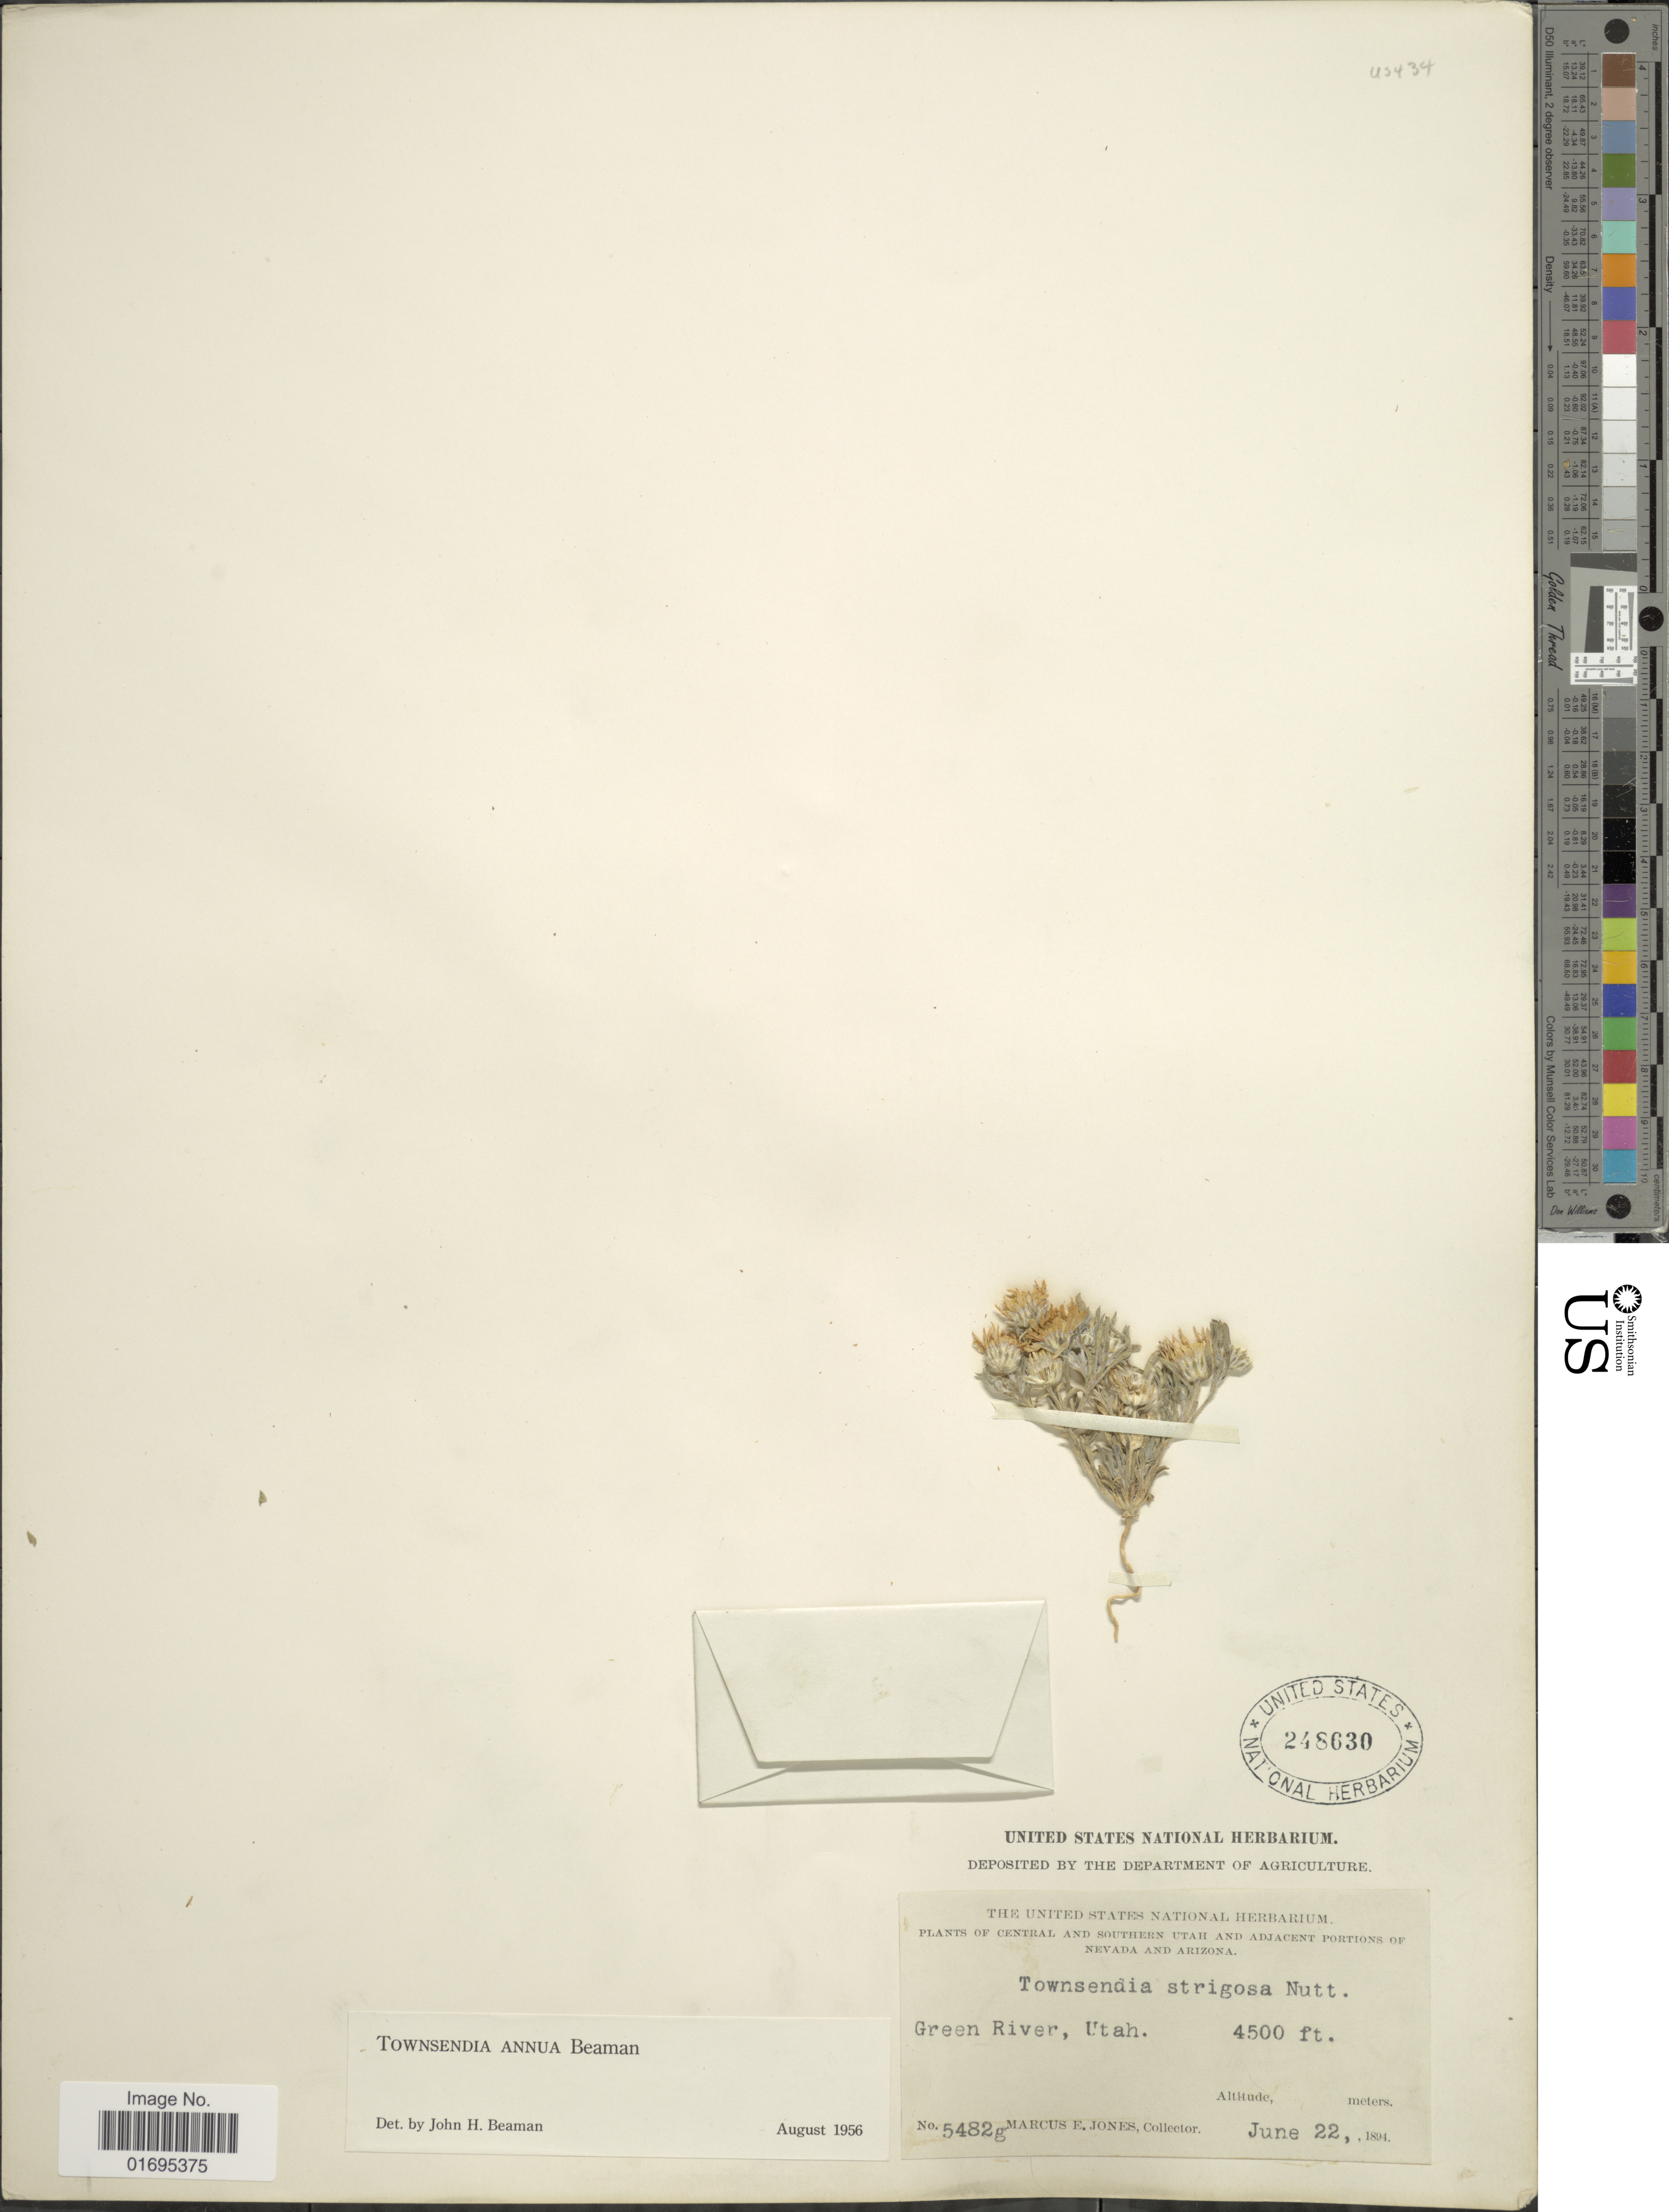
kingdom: Plantae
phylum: Tracheophyta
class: Magnoliopsida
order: Asterales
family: Asteraceae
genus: Townsendia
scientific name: Townsendia annua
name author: Beaman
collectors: M. E. Jones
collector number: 5482g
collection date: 1894-06-22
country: United States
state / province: Utah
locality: Central and Southern Utah, Green River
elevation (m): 1372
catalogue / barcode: US 248630